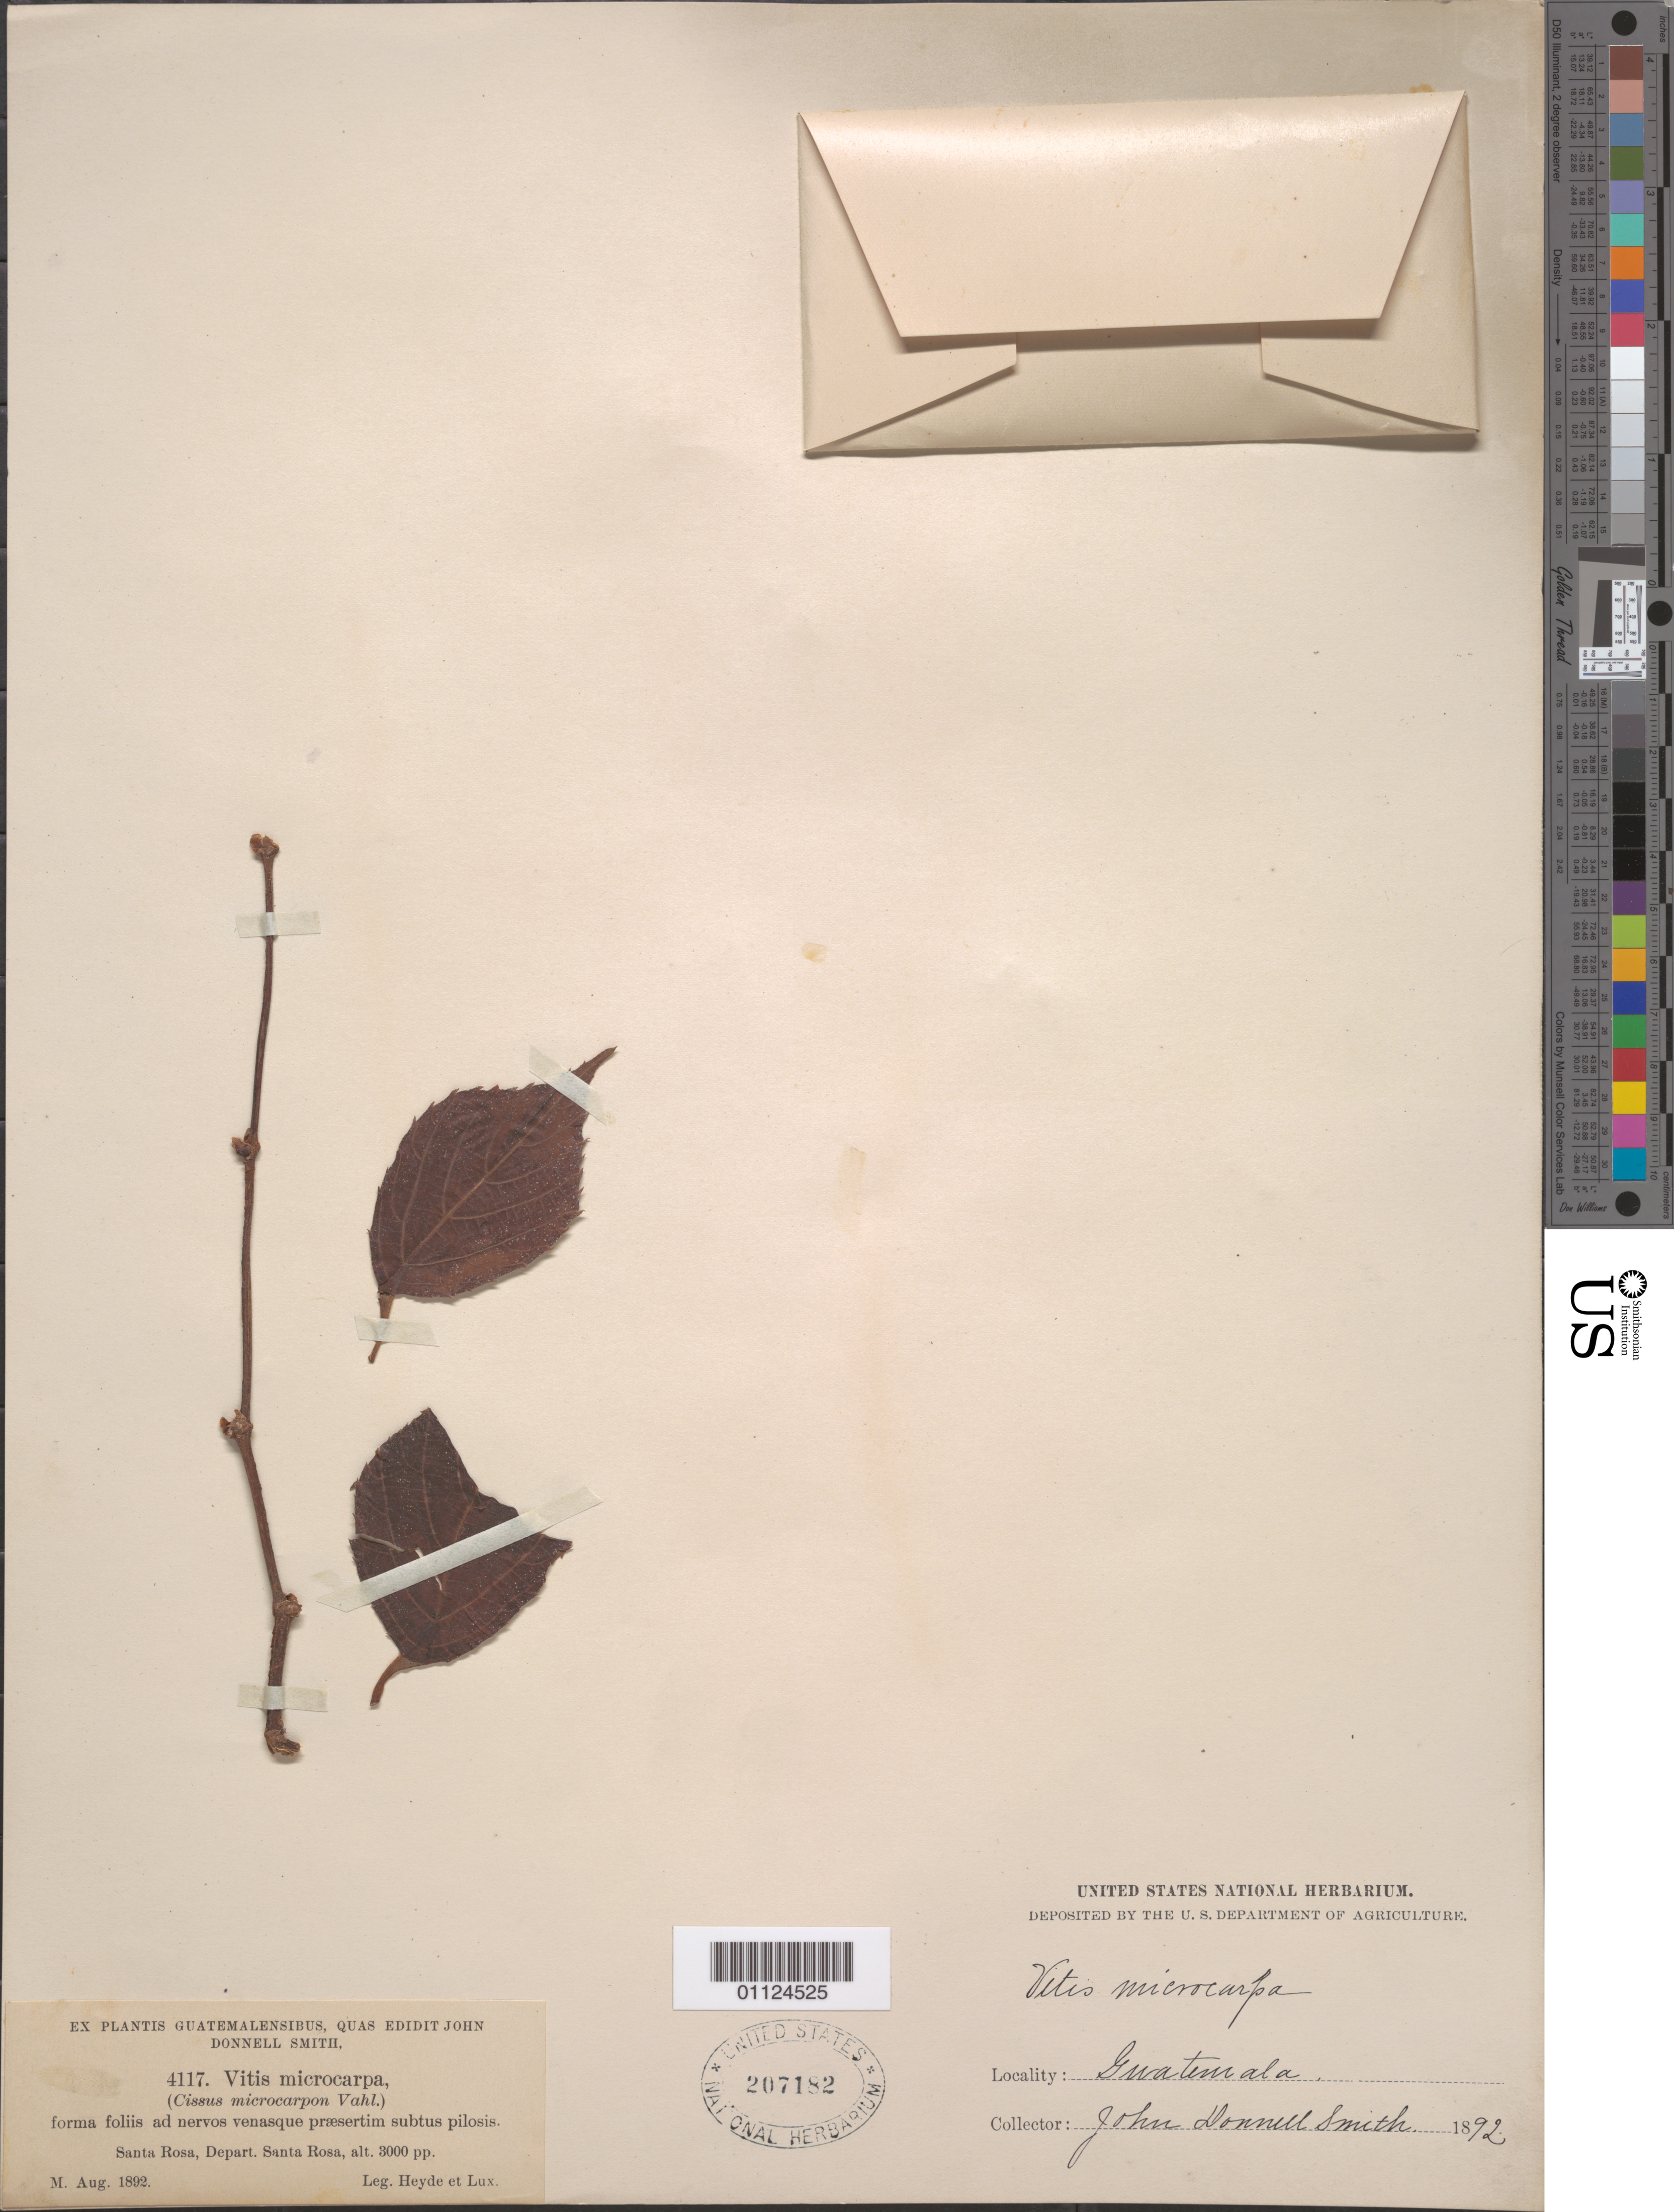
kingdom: Plantae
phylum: Tracheophyta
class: Magnoliopsida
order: Vitales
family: Vitaceae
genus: Cissus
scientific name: Cissus rhombifolia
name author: Vahl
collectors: ex Herb. John Donnell Smith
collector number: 4117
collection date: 1892-08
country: Guatemala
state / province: Santa Rosa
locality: Santa Rosa.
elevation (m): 914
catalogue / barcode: US 207182